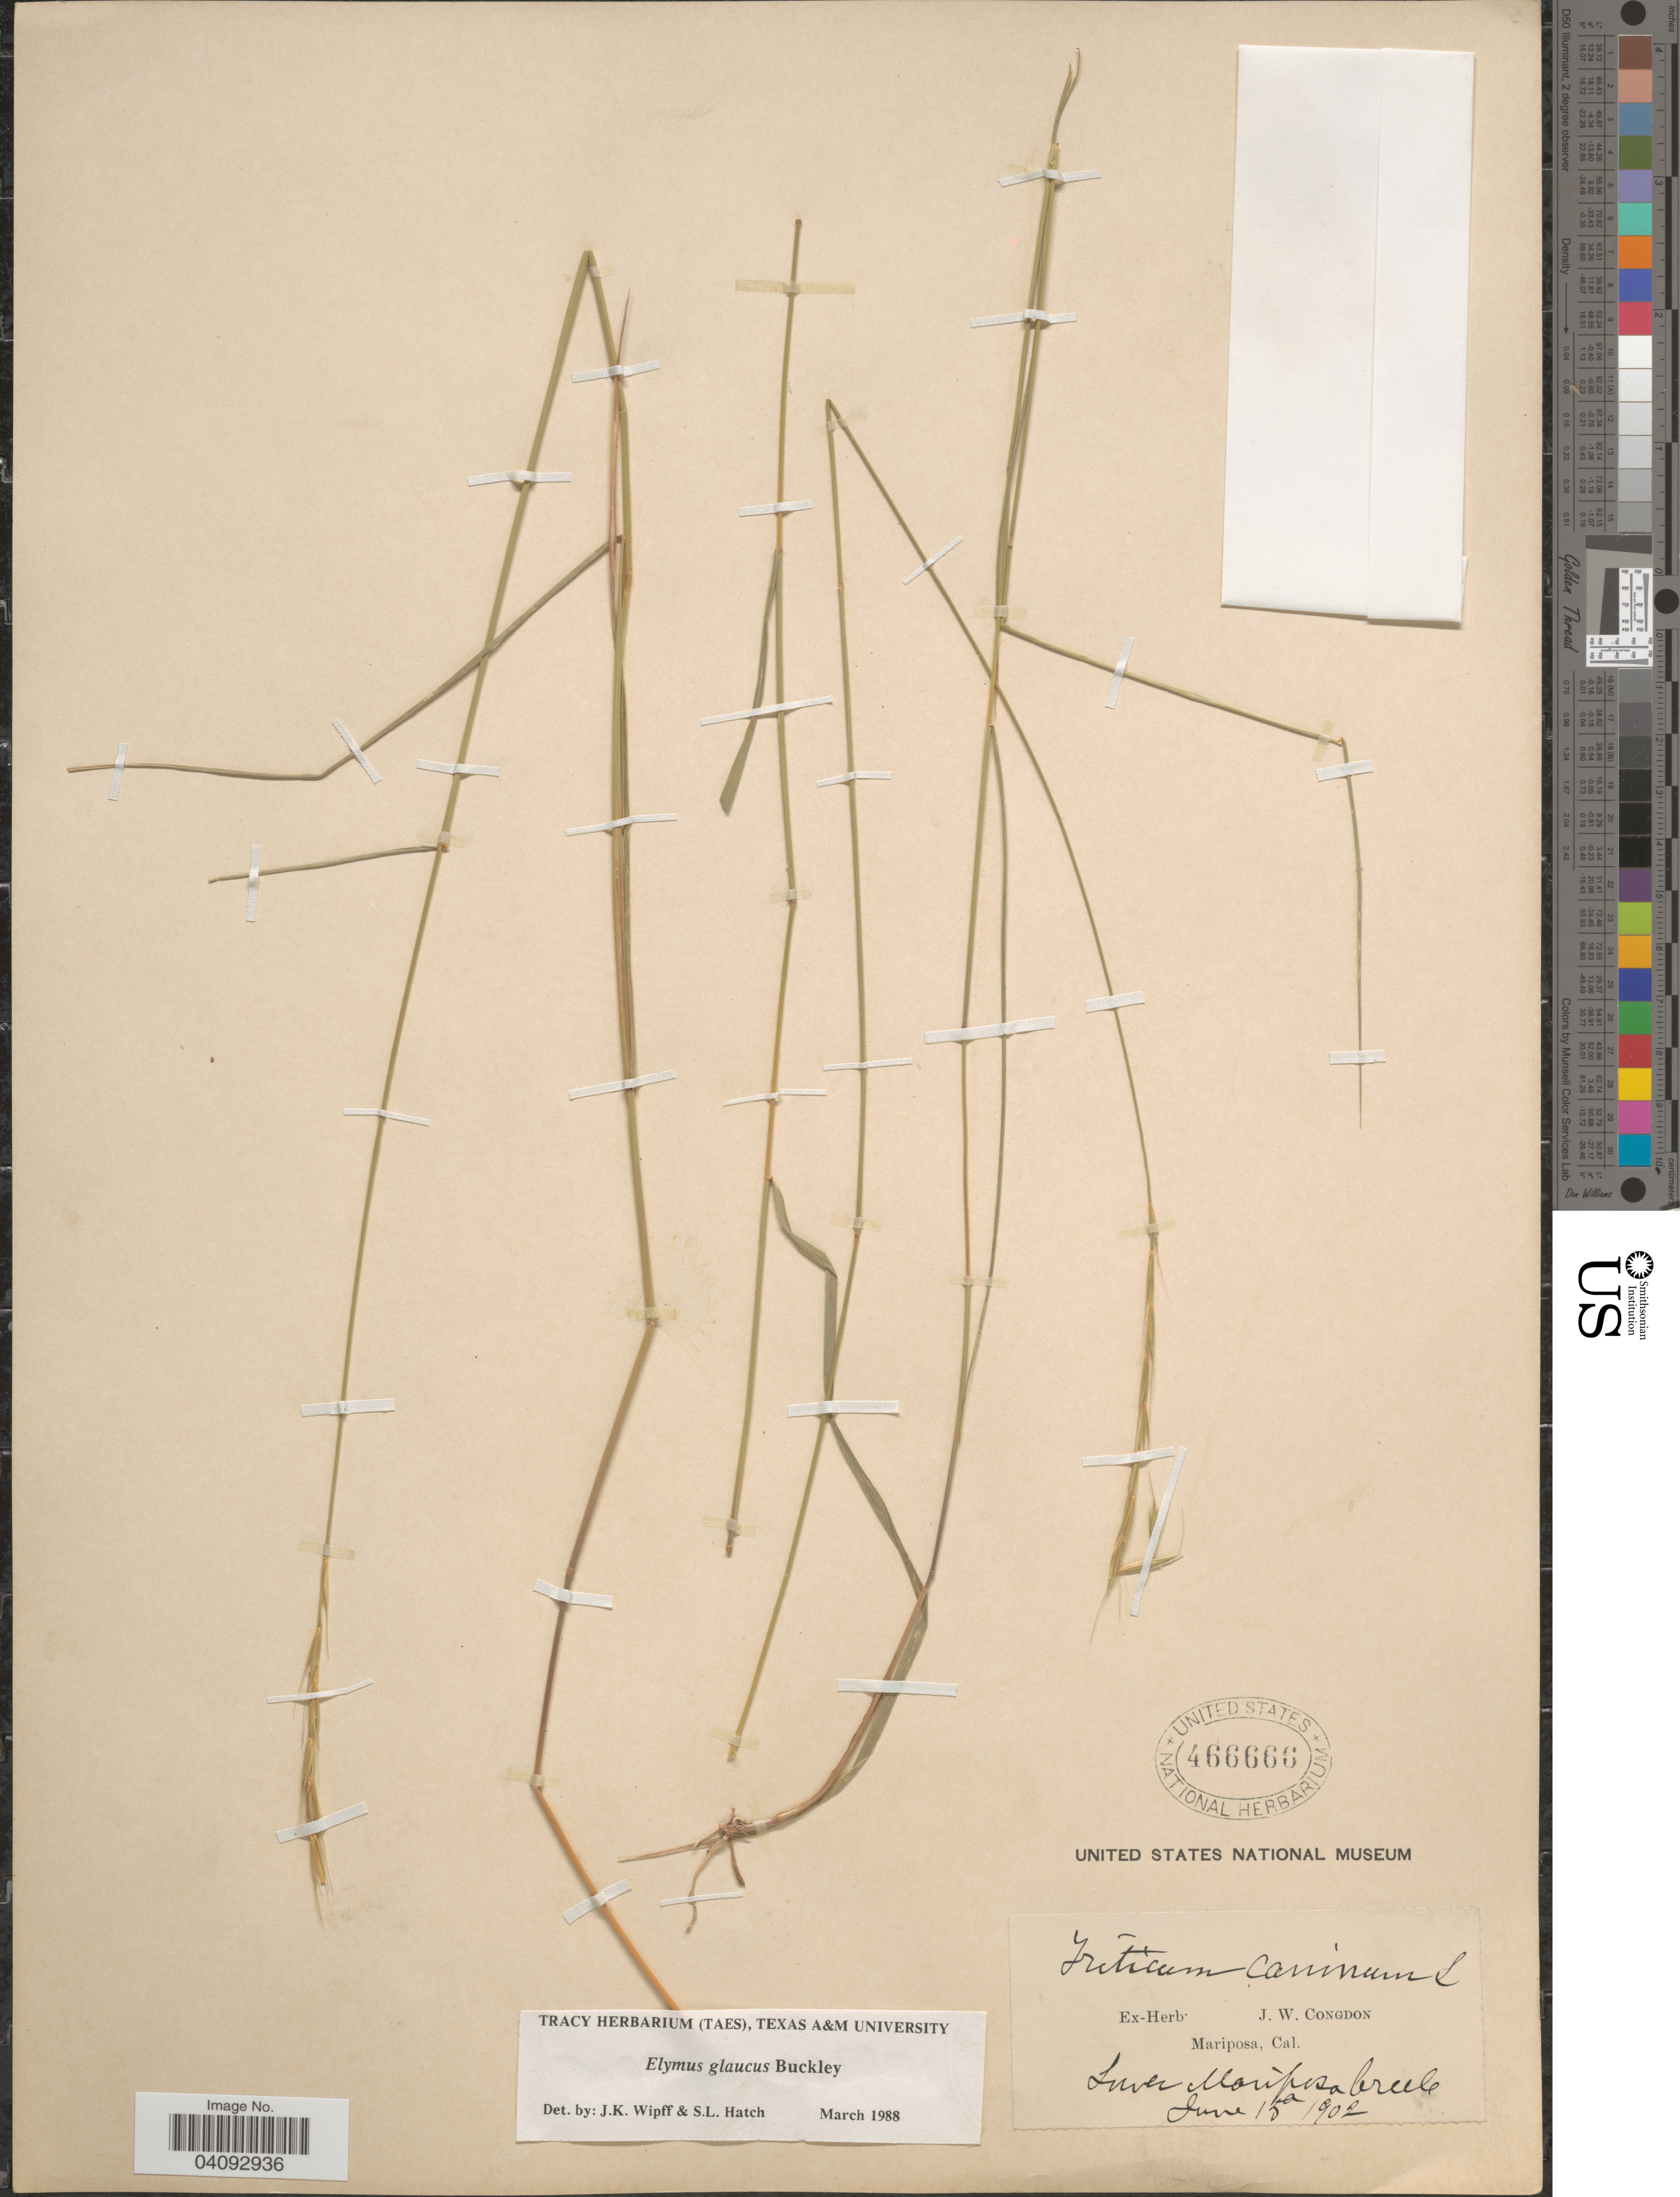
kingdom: Plantae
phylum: Tracheophyta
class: Liliopsida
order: Poales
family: Poaceae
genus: Elymus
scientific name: Elymus glaucus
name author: Buckley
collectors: ex herb. J. W. Congdon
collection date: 1902-06-15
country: United States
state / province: California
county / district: Mariposa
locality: Mariposa. Lower Mariposa Creek.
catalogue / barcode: US 466666